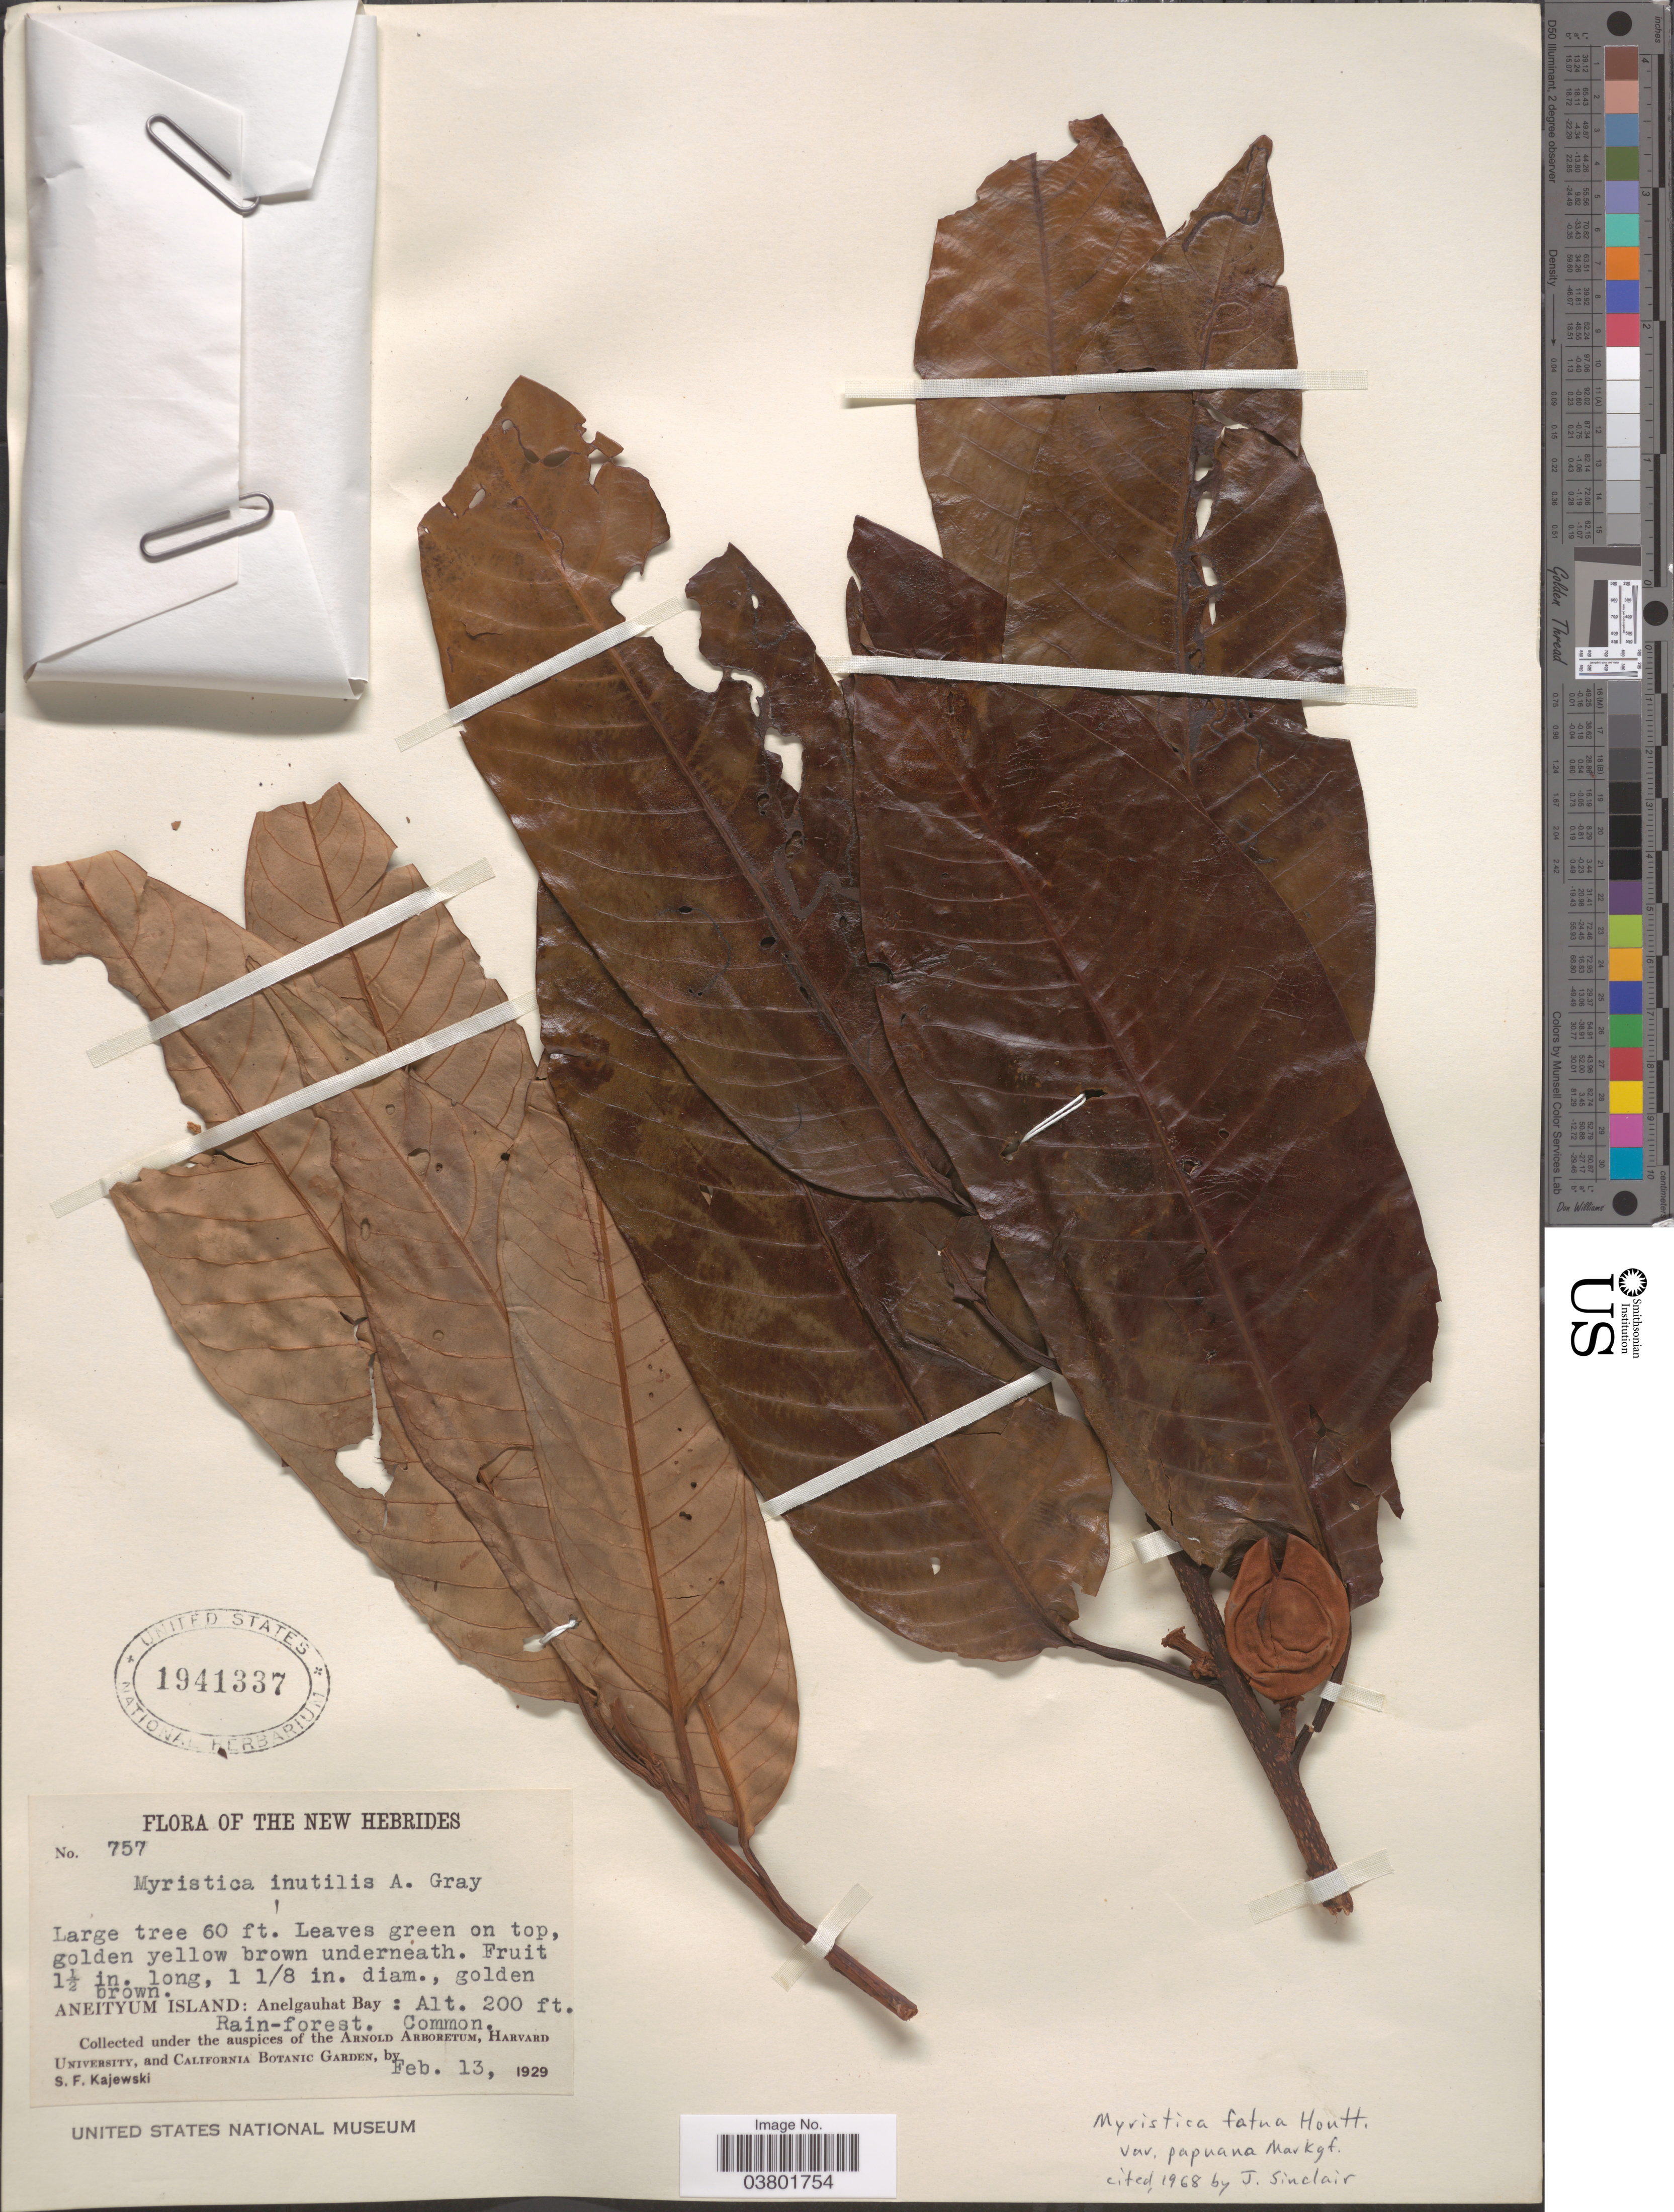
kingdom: Plantae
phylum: Tracheophyta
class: Magnoliopsida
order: Magnoliales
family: Myristicaceae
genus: Myristica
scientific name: Myristica fatua var. papuana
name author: Markgr.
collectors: S. Kajewski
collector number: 757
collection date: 1929-02-13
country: Vanuatu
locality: The New Hebrides. Aneityum Island: Anelgauhat Bay.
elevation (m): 61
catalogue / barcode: US 1941337